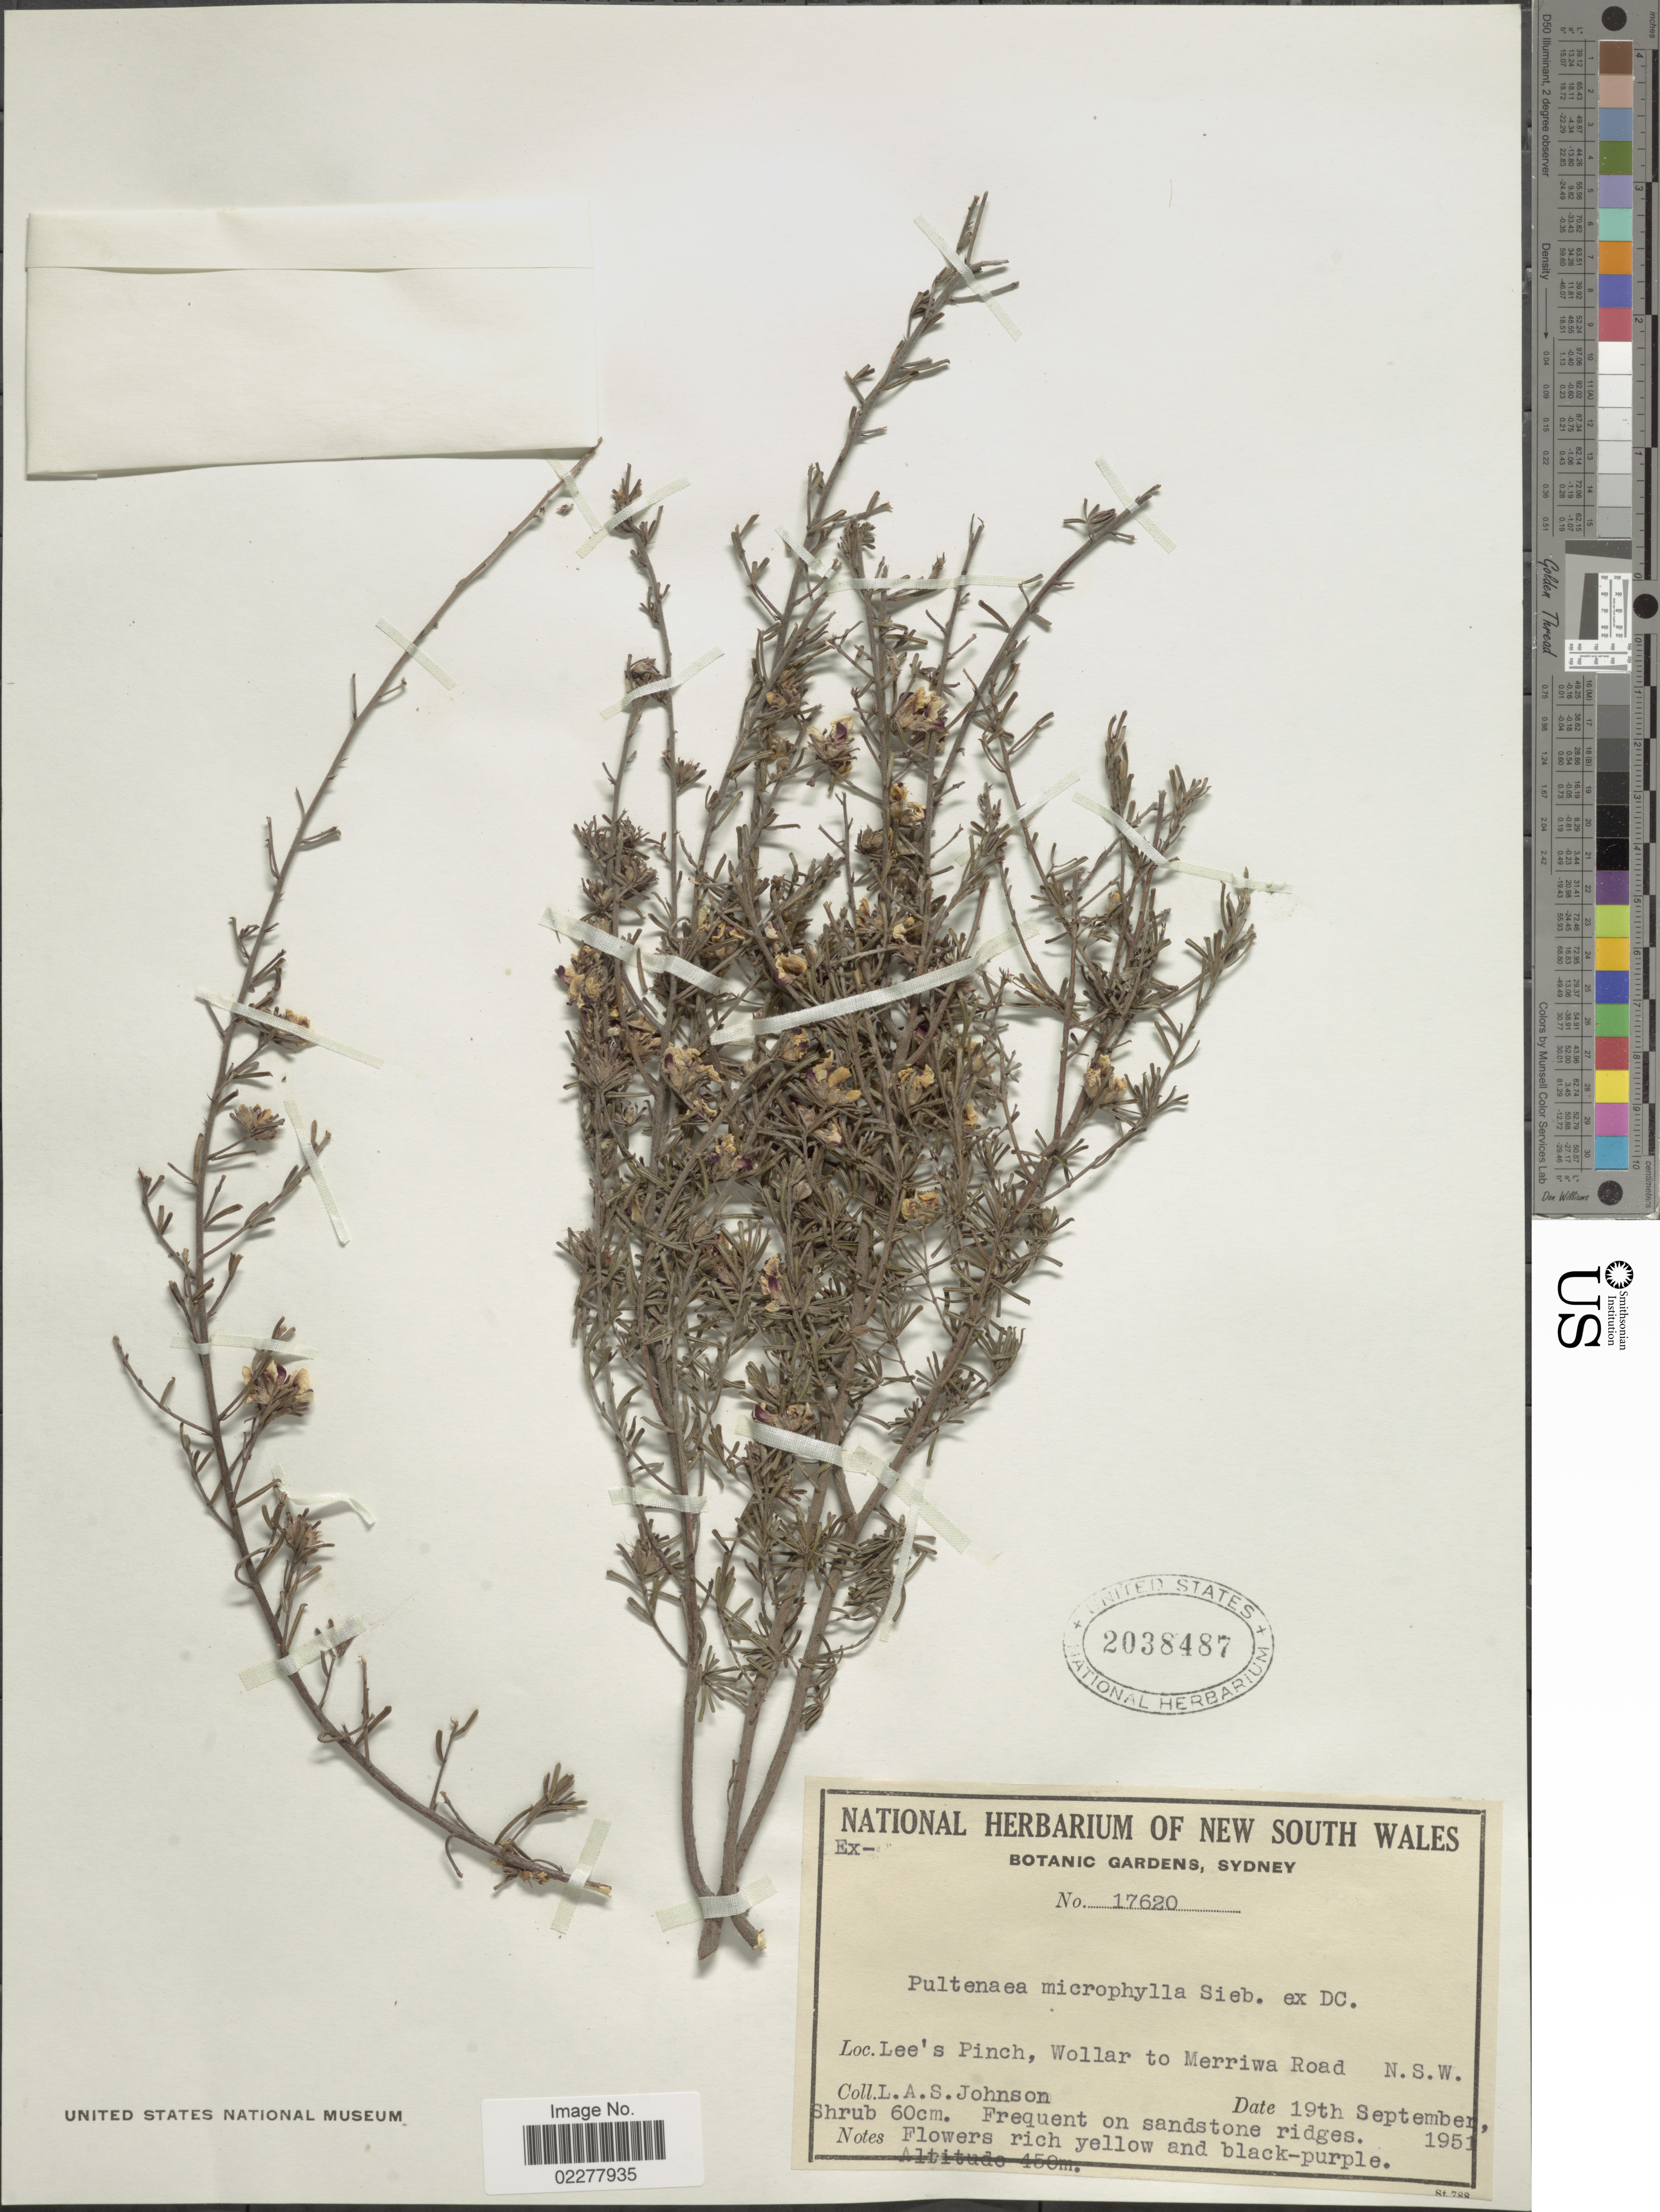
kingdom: Plantae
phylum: Tracheophyta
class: Magnoliopsida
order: Fabales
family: Fabaceae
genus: Pultenaea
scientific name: Pultenaea microphylla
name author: Sieber ex DC.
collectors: L. A. S. Johnson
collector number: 17620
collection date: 1951-09-19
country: Australia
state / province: New South Wales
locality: Lee's pinch, Wollar to Merriwa Road. N.S.W.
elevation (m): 450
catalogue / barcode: US 2038487